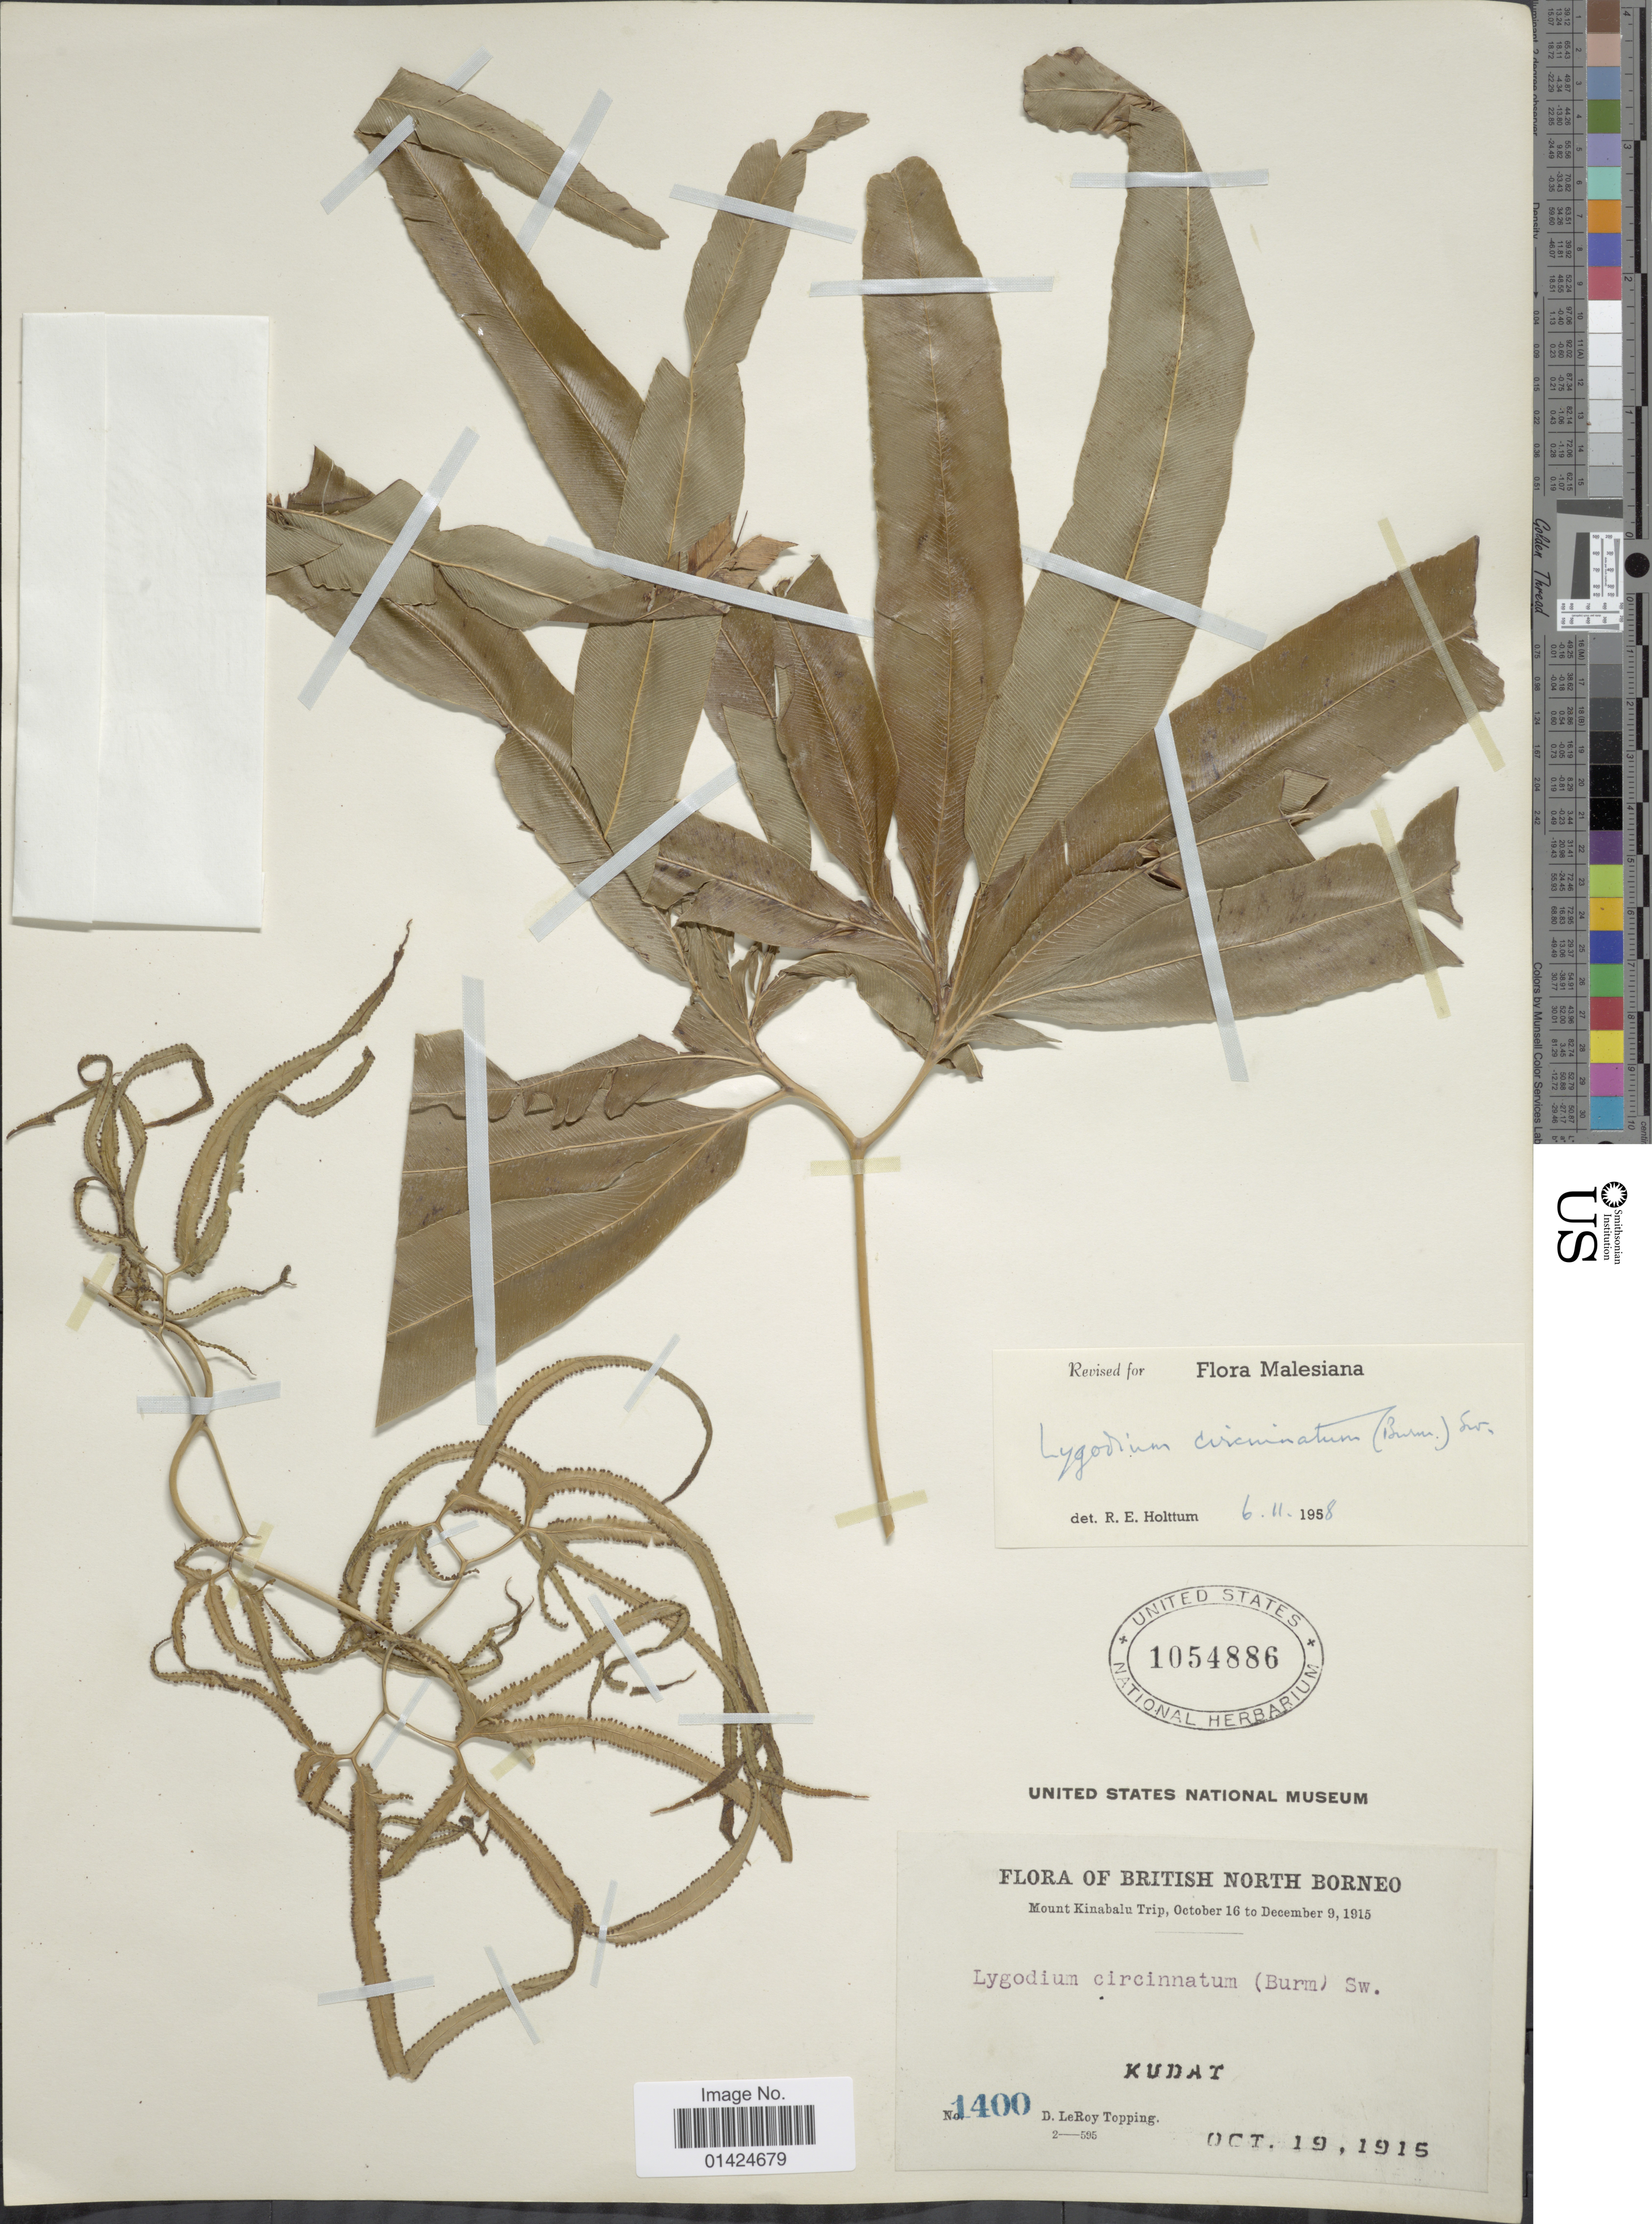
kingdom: Plantae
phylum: Tracheophyta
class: Polypodiopsida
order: Schizaeales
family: Lygodiaceae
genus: Lygodium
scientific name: Lygodium circinnatum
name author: (Burm. f.) Sw.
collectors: D. L. Topping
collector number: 1400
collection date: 1915-10-19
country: Malaysia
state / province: Sabah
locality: British North Borneo. Mount Kinabalu Trip. Kudai.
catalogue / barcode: US 1054886